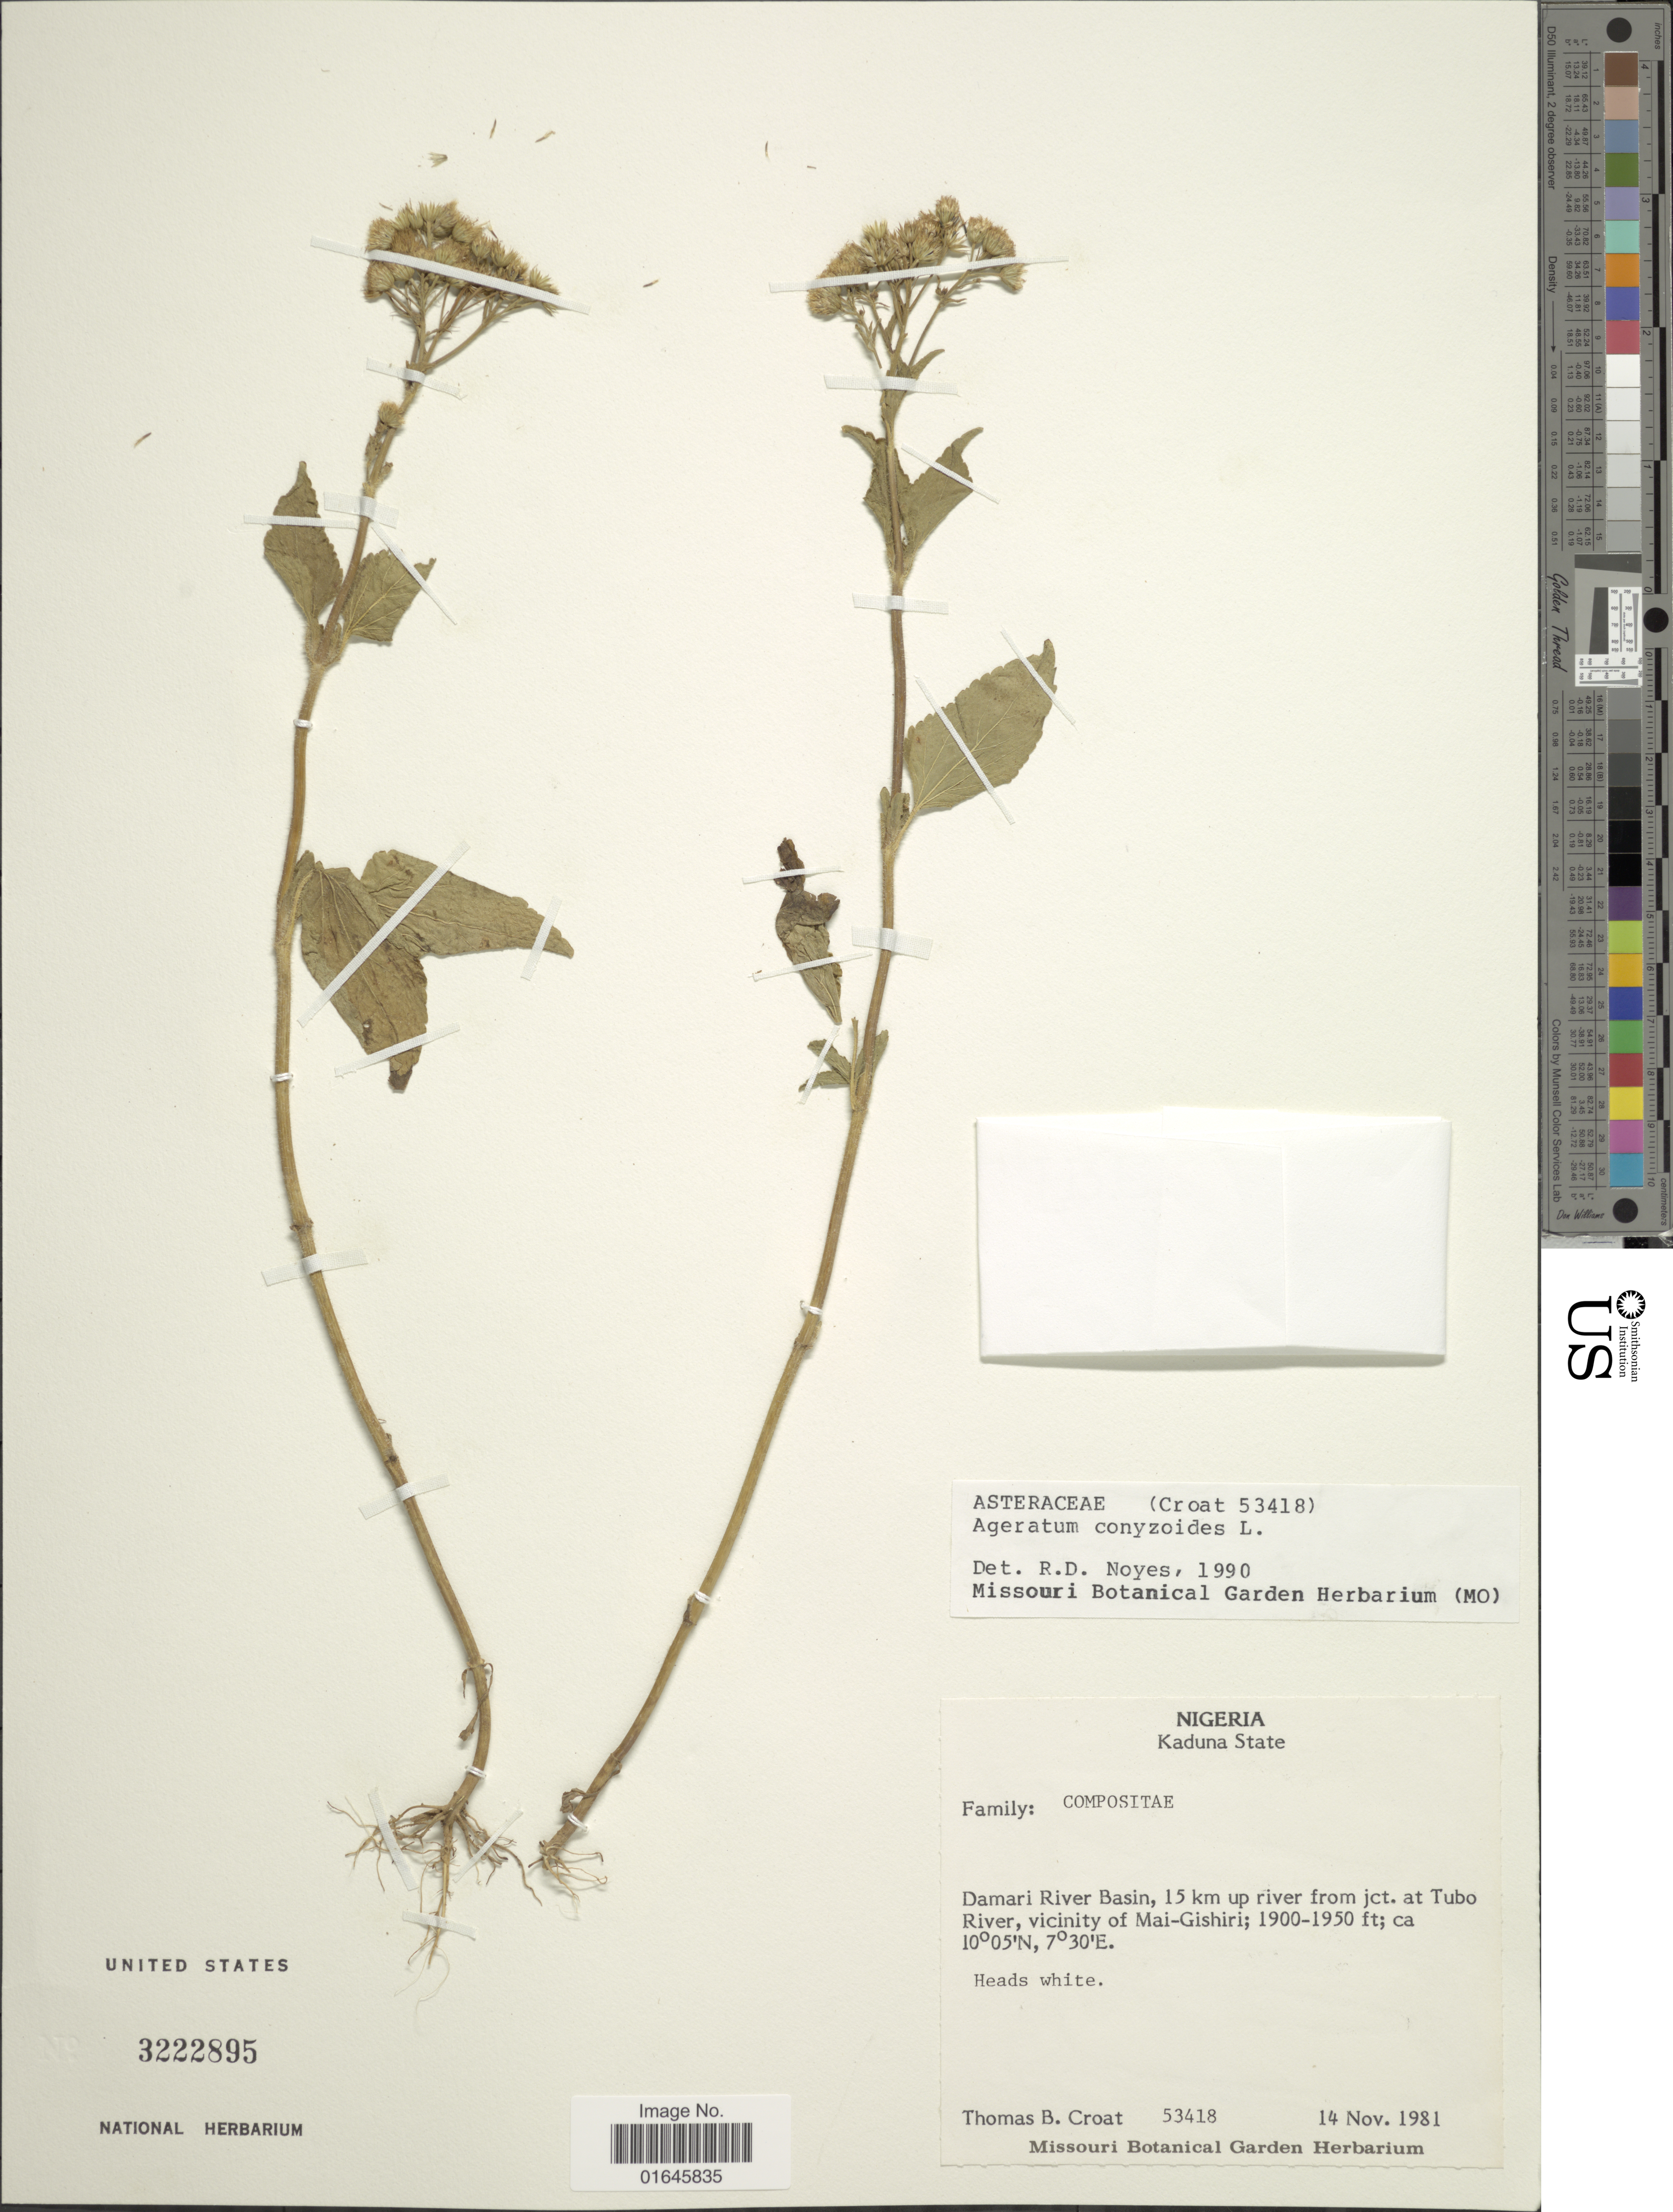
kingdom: Plantae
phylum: Tracheophyta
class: Magnoliopsida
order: Asterales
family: Asteraceae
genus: Ageratum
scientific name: Ageratum conyzoides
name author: L.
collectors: T. B. Croat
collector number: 53418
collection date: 1981-11-14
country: Nigeria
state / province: Kaduna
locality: Damri River Basin, 15 km up river from jct. at Tubo River, Vicinity of Mai-Gishiri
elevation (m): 579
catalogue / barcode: US 3222895